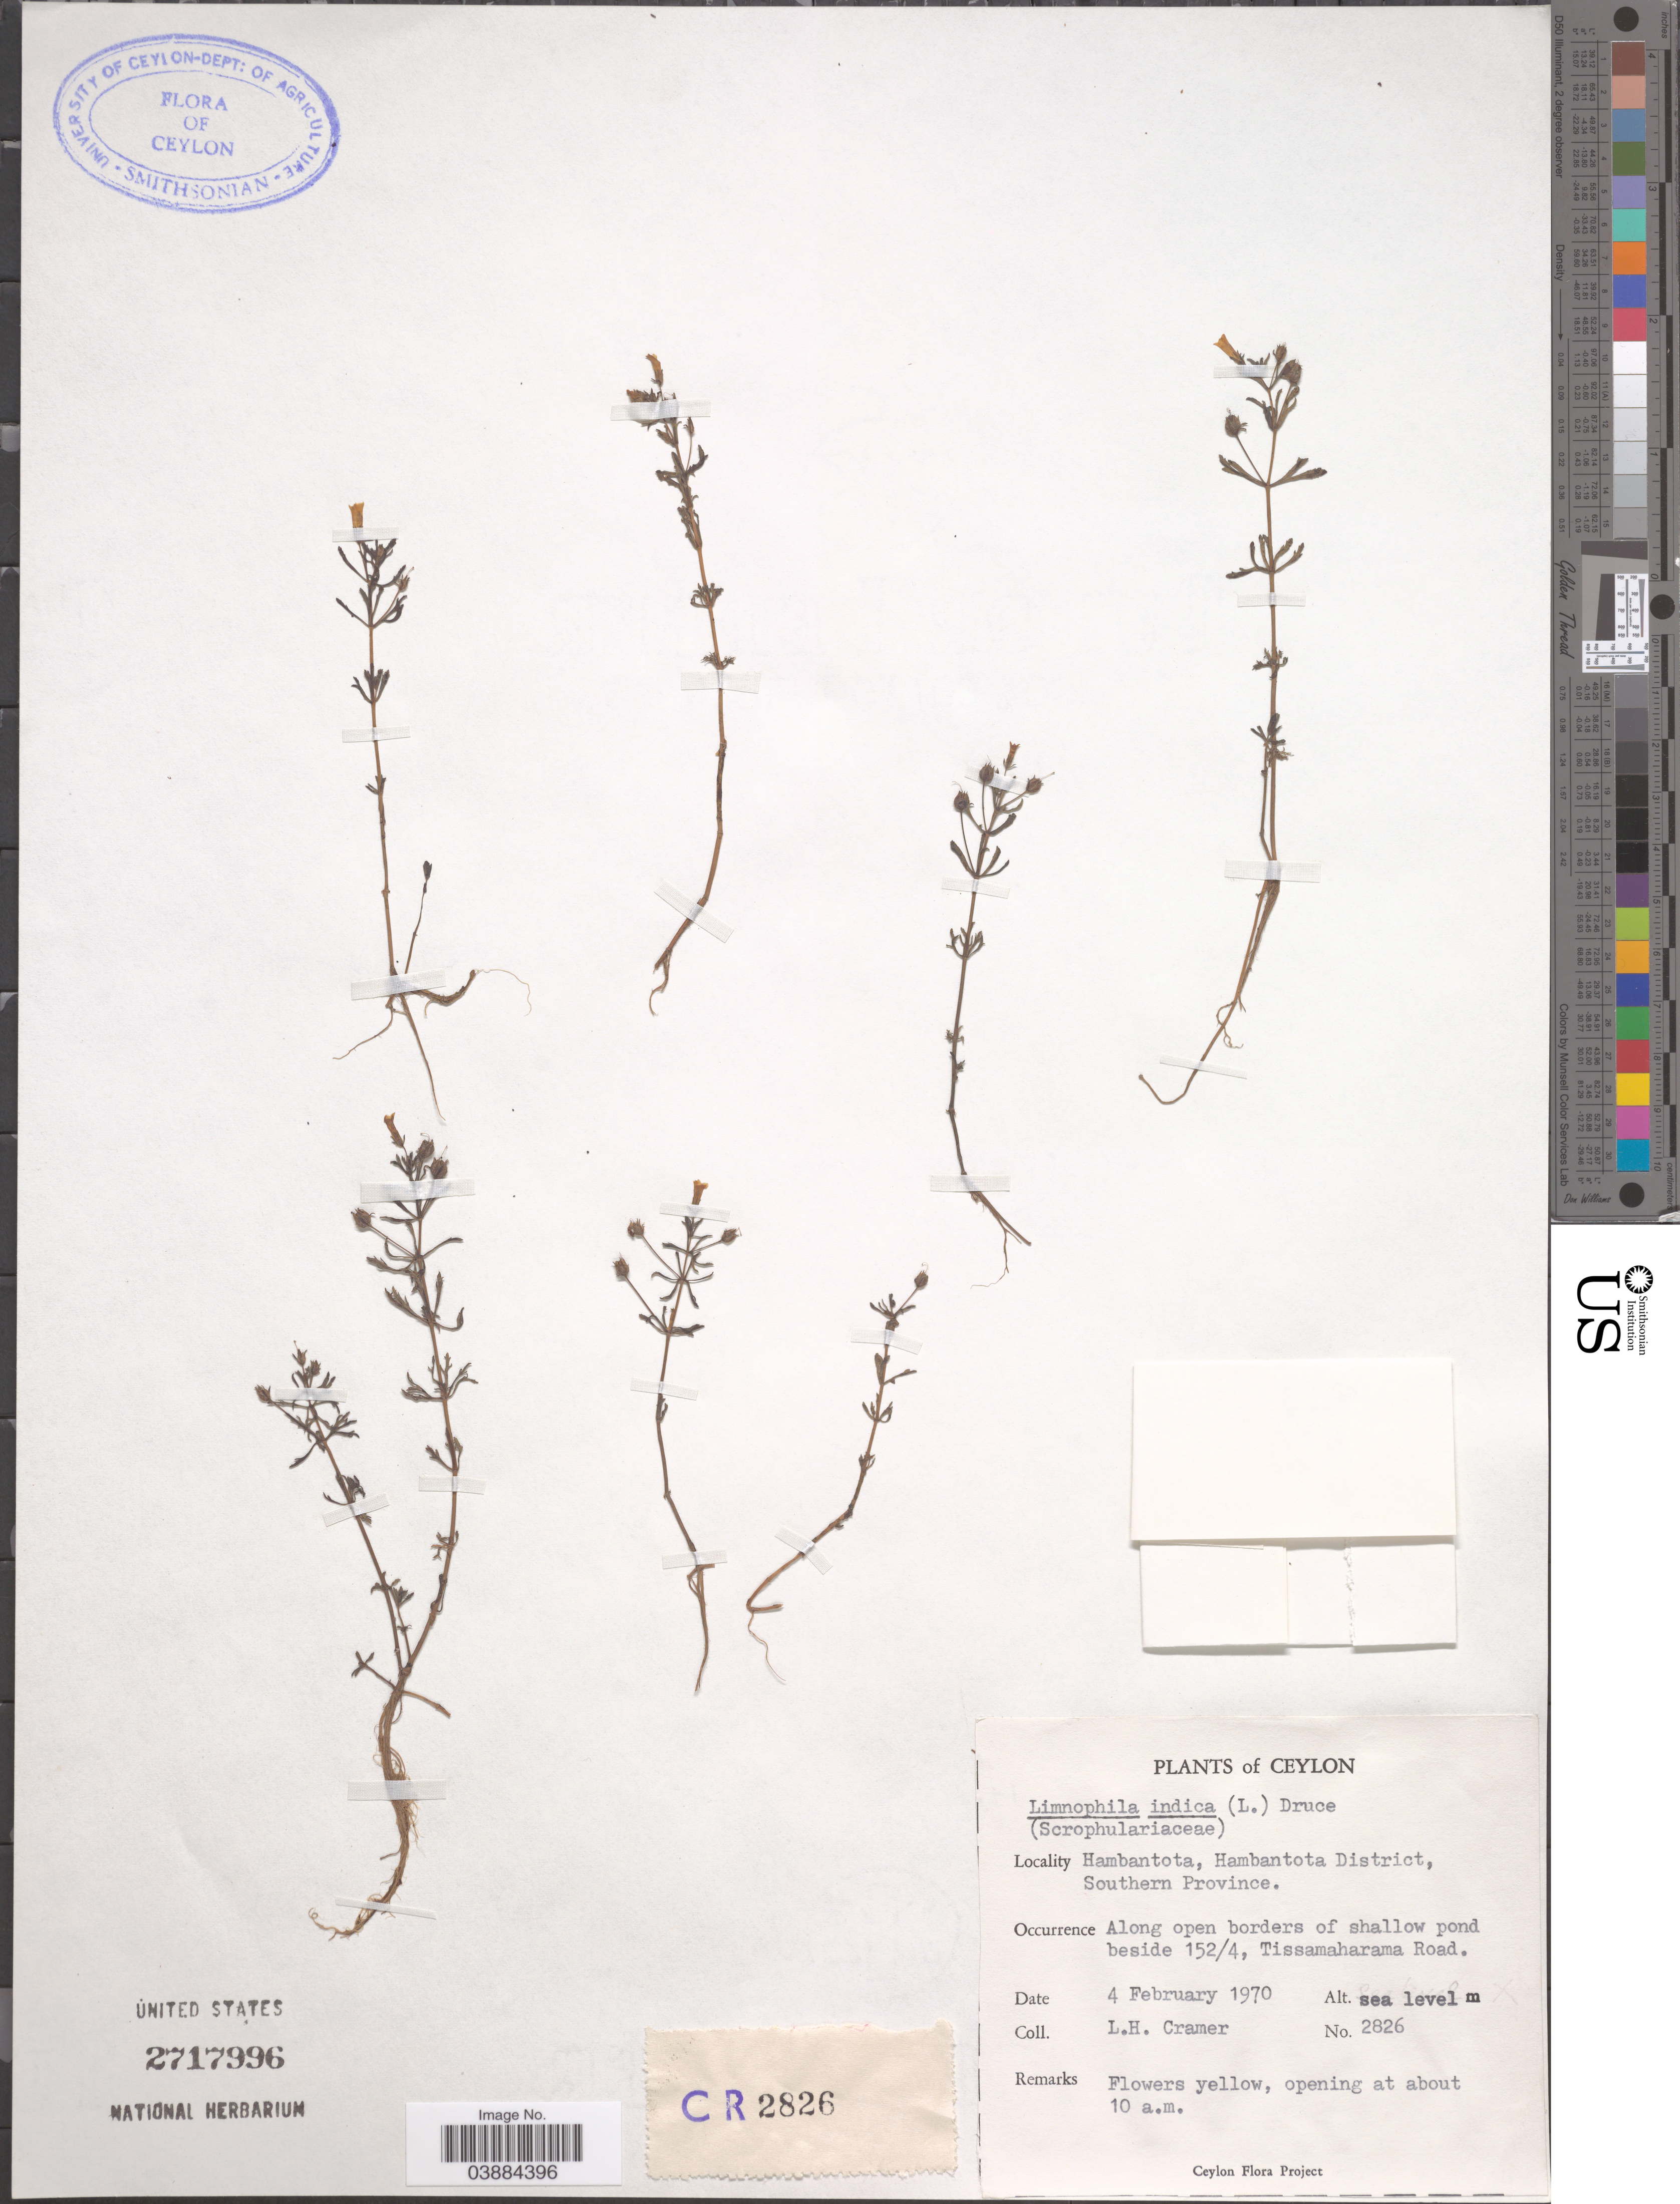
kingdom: Plantae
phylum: Tracheophyta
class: Magnoliopsida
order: Lamiales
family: Plantaginaceae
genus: Limnophila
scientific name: Limnophila indica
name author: (L.) Druce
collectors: L. H. Cramer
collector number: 2826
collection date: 1970-02-04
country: Sri Lanka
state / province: Southern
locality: Ceylon. Hambantota, Hambantota District. Along open borders of shallow pond beside 152/4, Tissamaharama Road.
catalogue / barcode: US 2717996